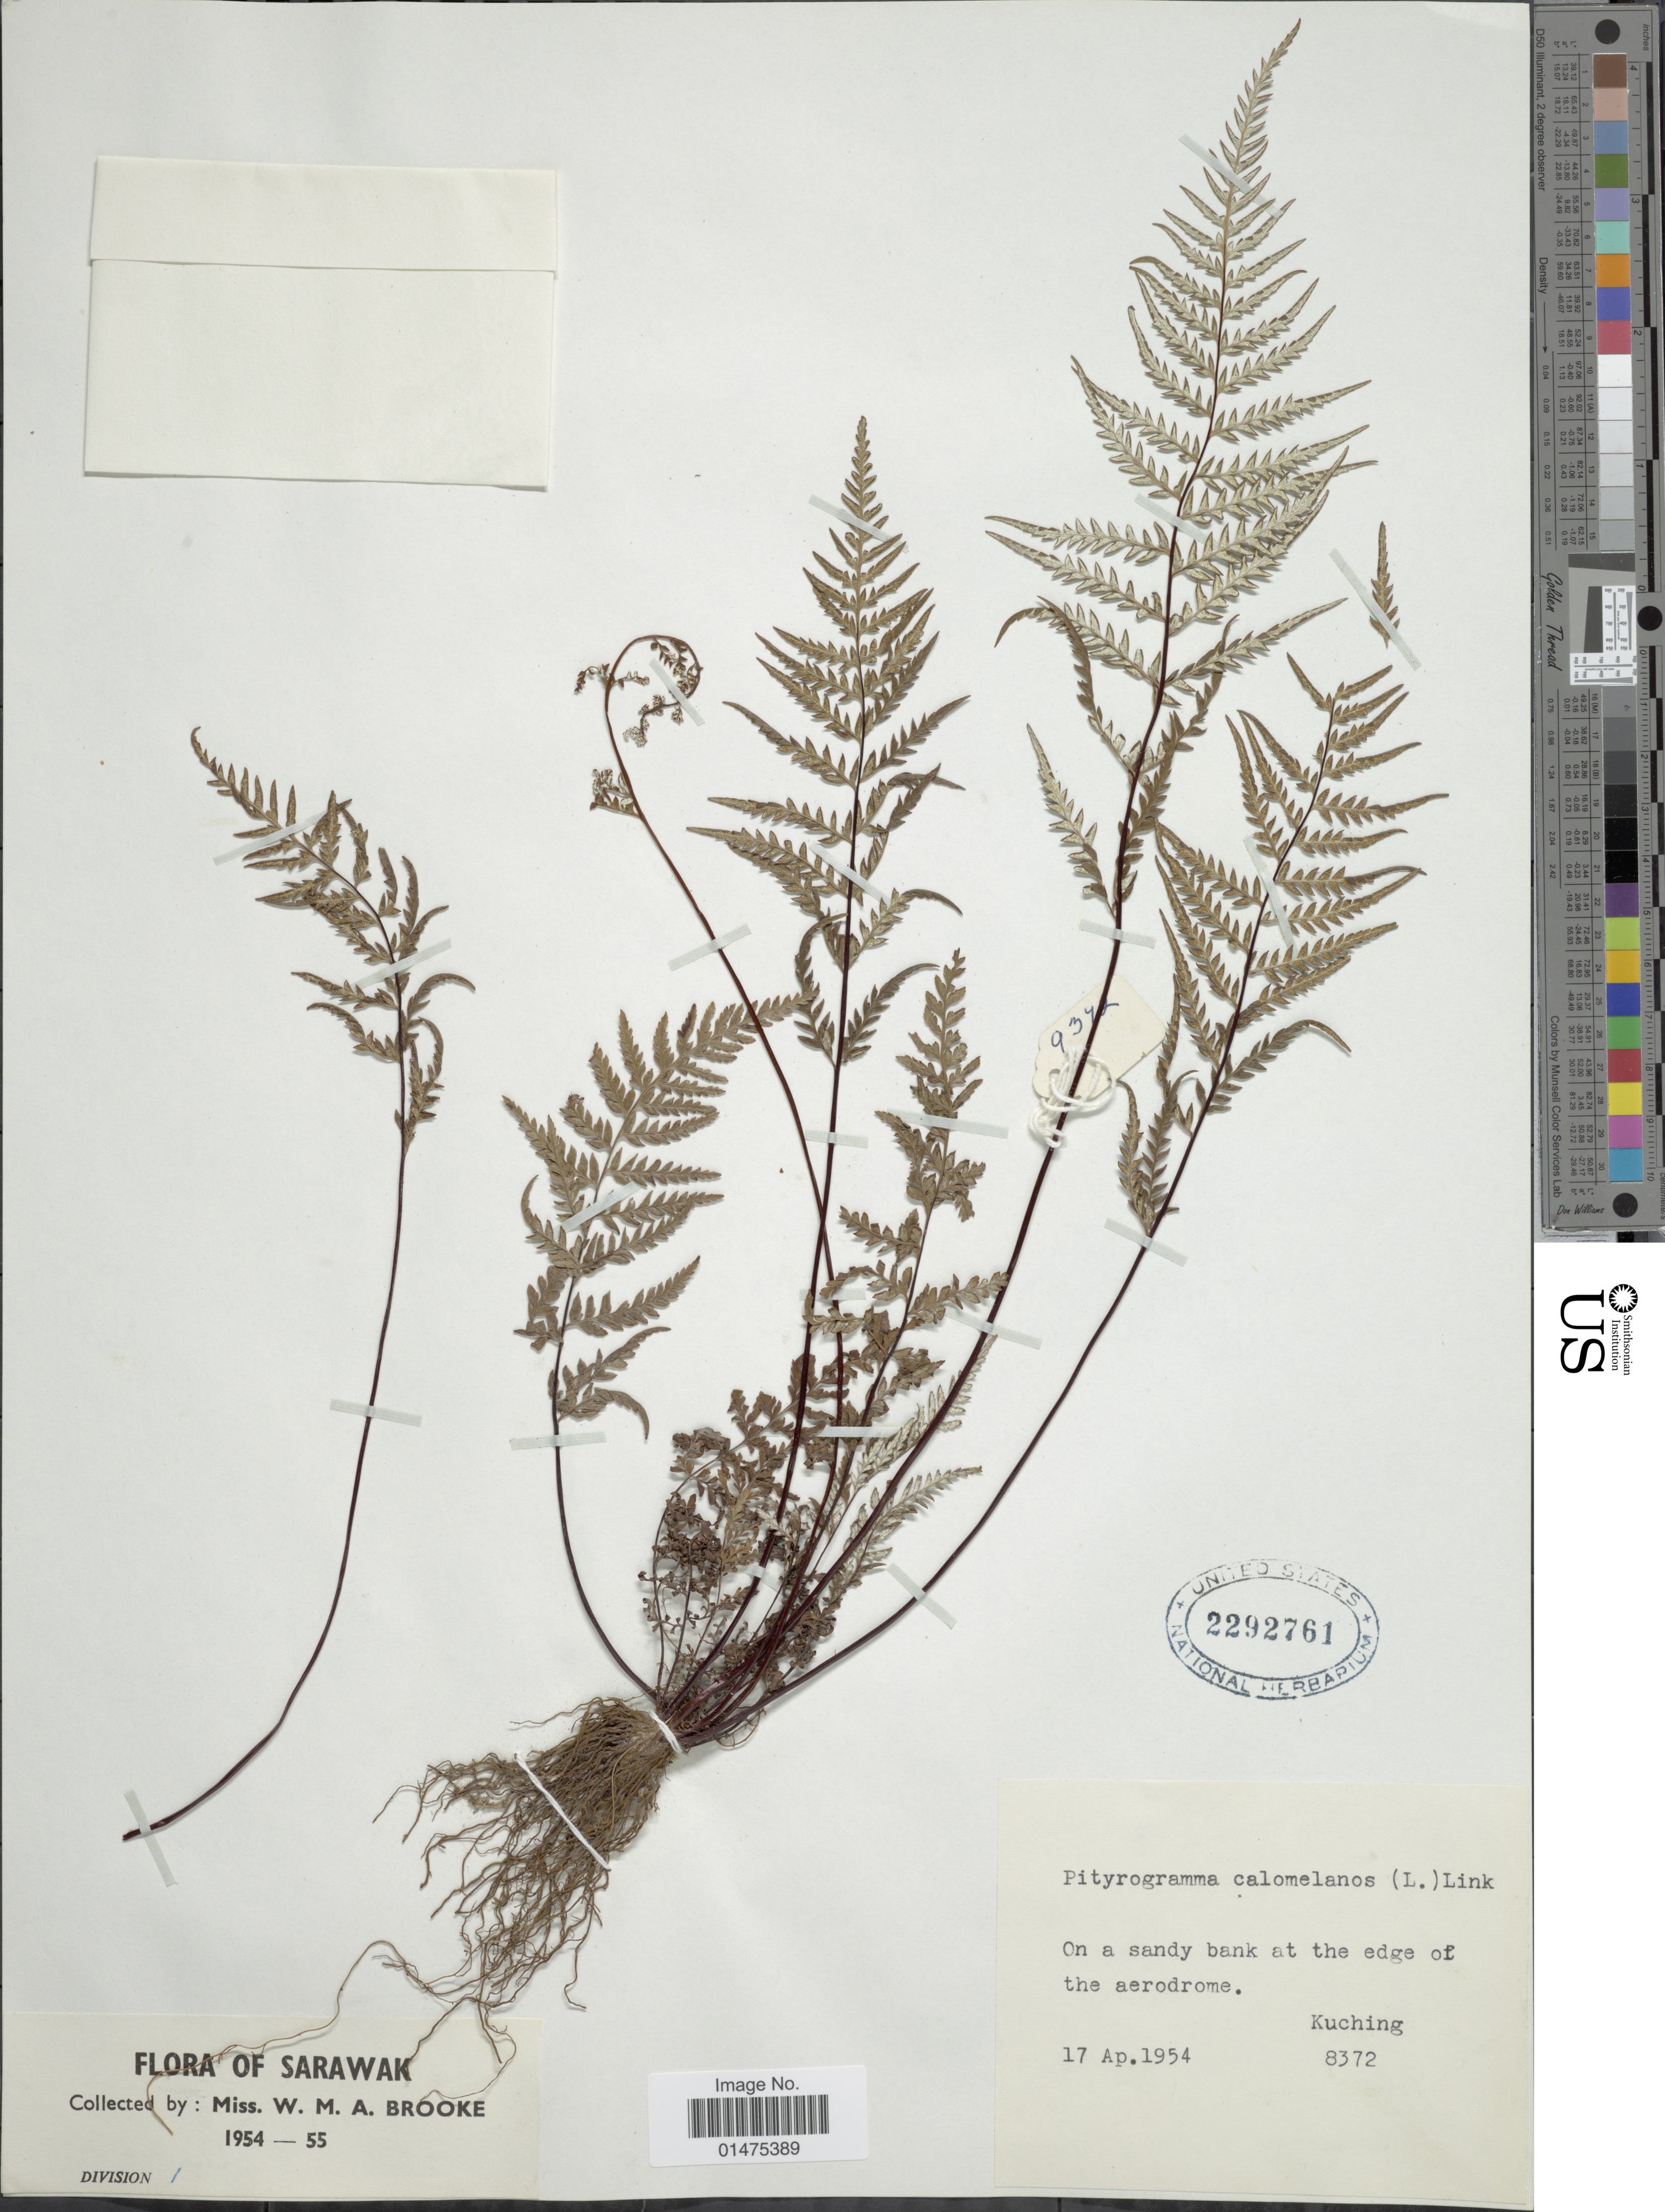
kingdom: Plantae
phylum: Tracheophyta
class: Polypodiopsida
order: Polypodiales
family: Pteridaceae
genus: Pityrogramma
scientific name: Pityrogramma calomelanos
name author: (L.) Link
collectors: W. Brooke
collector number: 8372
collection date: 1954-04-17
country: Malaysia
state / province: Sarawak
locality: On sand at the edge of the aerodrome, kuching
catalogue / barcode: US 2292761